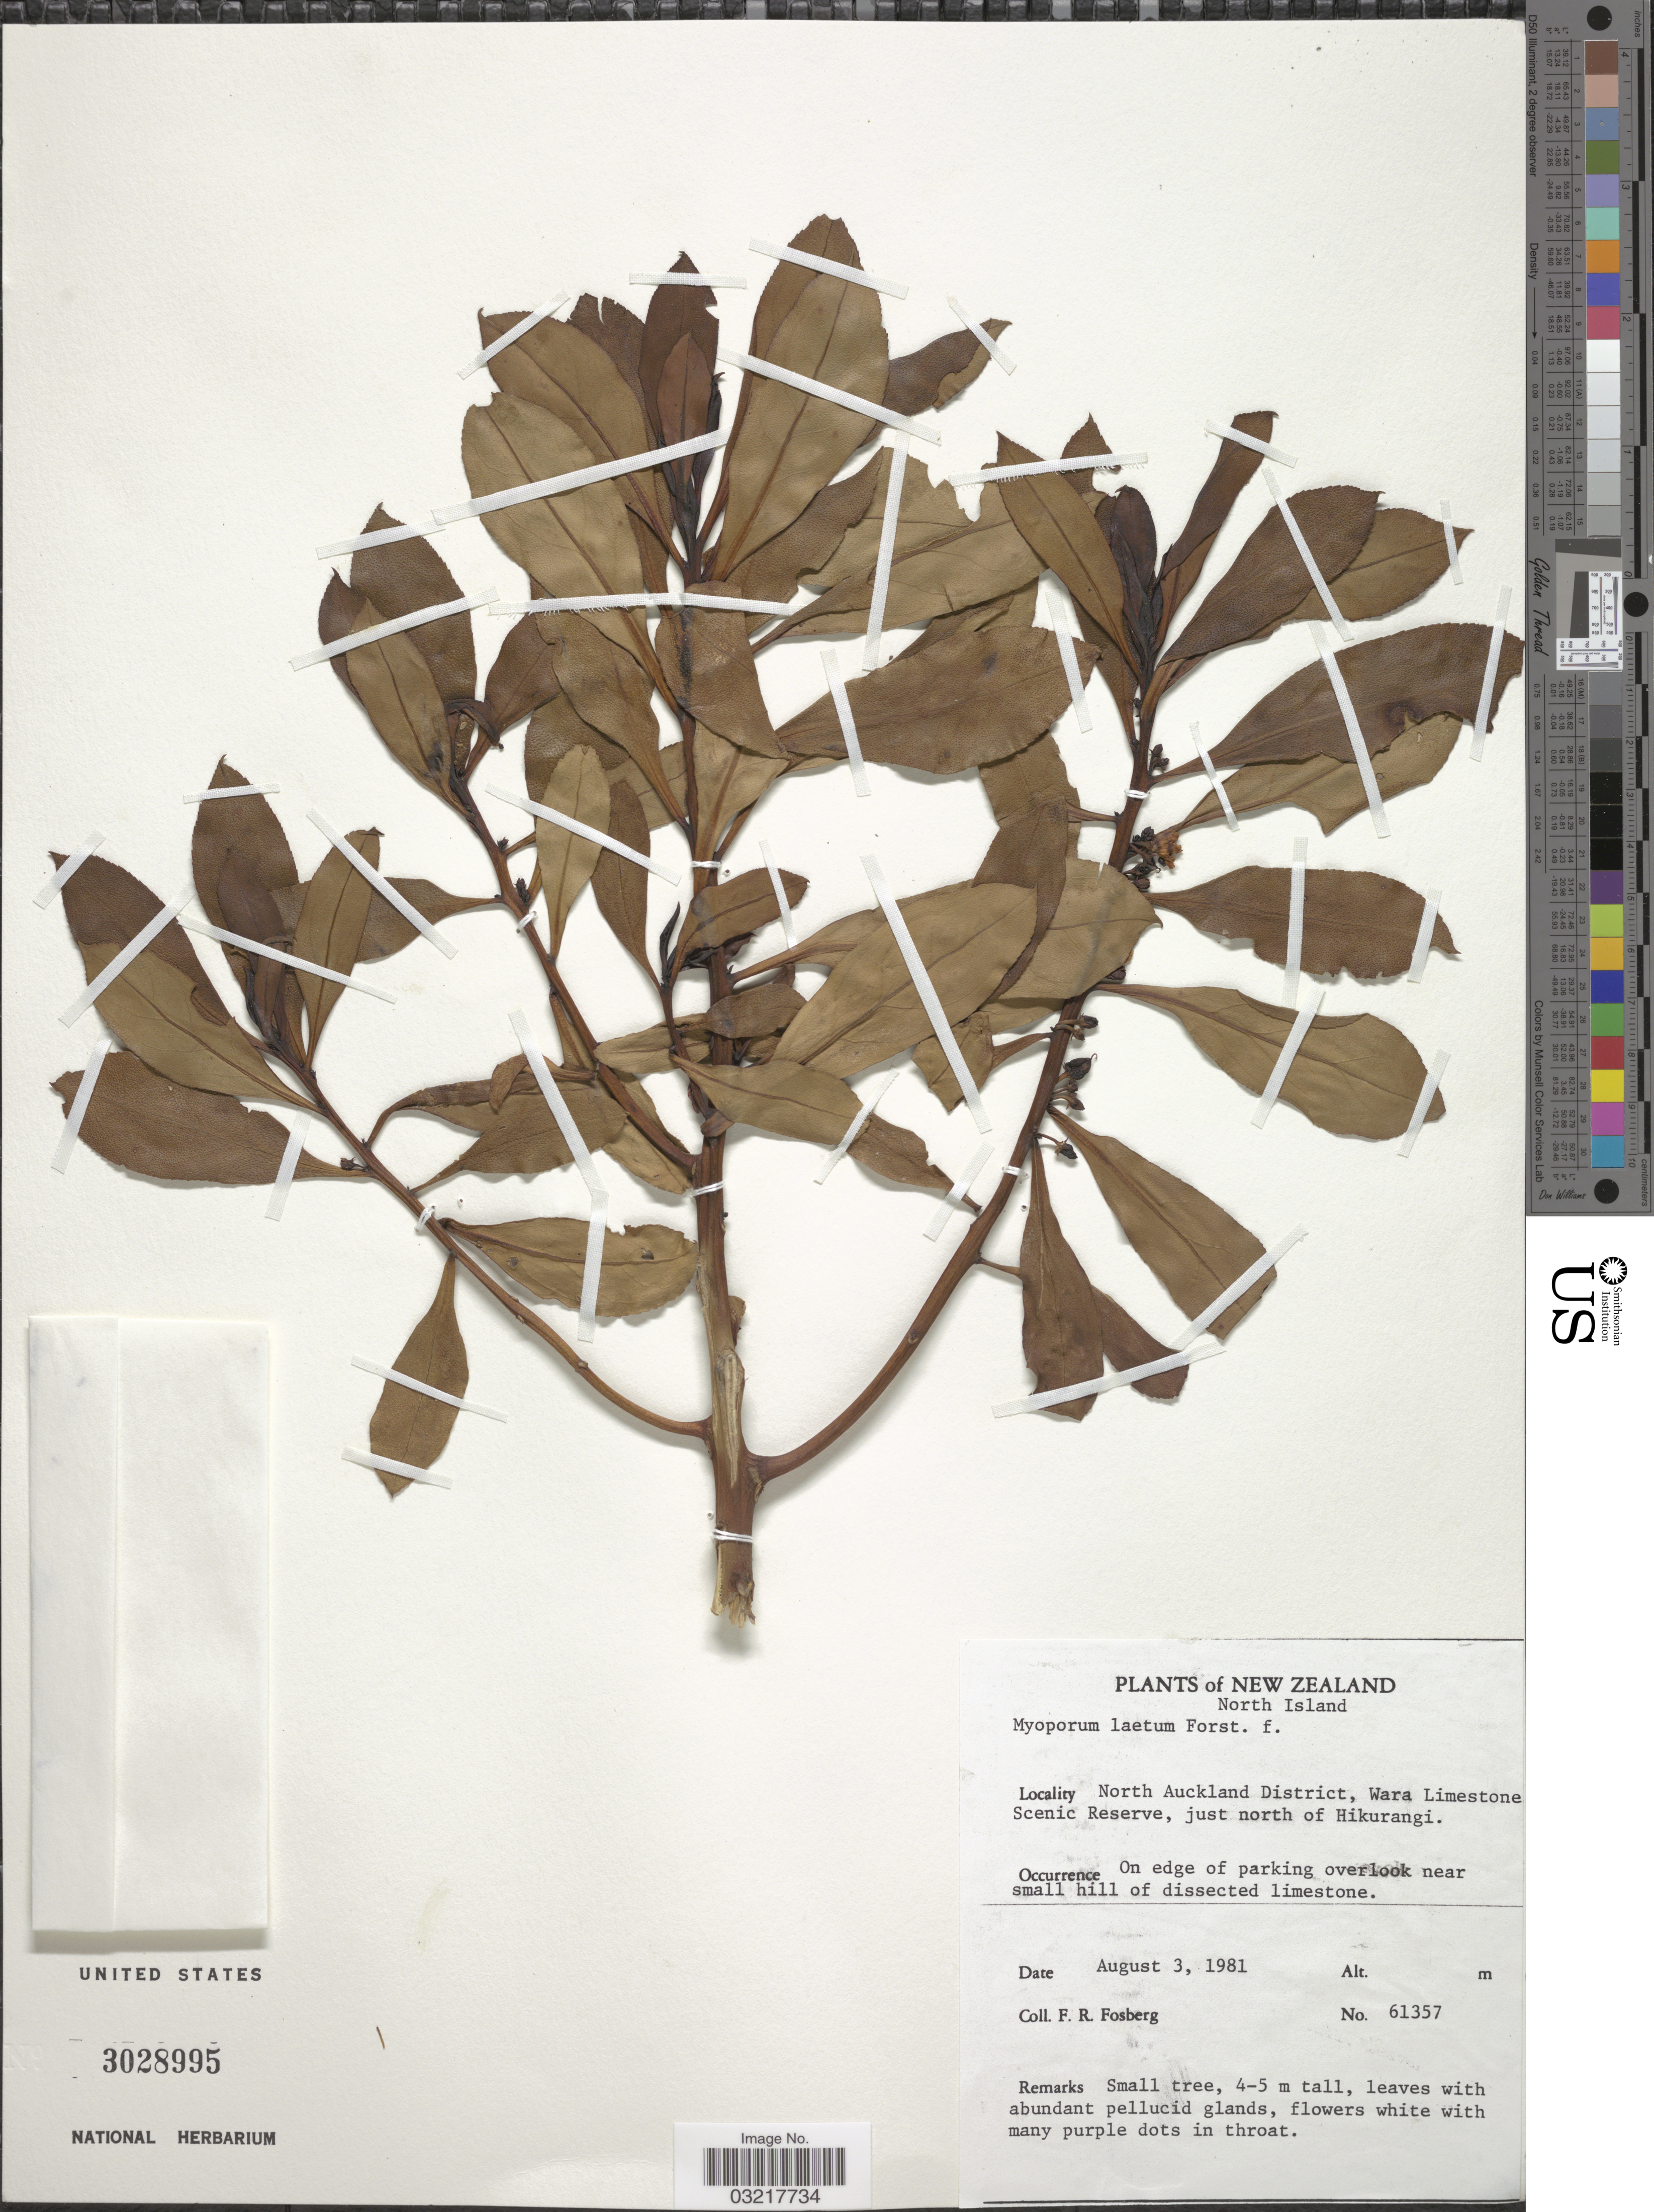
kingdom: Plantae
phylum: Tracheophyta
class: Magnoliopsida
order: Lamiales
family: Scrophulariaceae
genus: Myoporum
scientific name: Myoporum laetum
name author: G. Forst.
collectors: F. R. Fosberg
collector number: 61357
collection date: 1981-08-03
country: New Zealand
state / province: Auckland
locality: North Island. North Auckland District, Wara Limestone Scenic Reserve, just north of Hikurangi.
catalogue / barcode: US 3028995